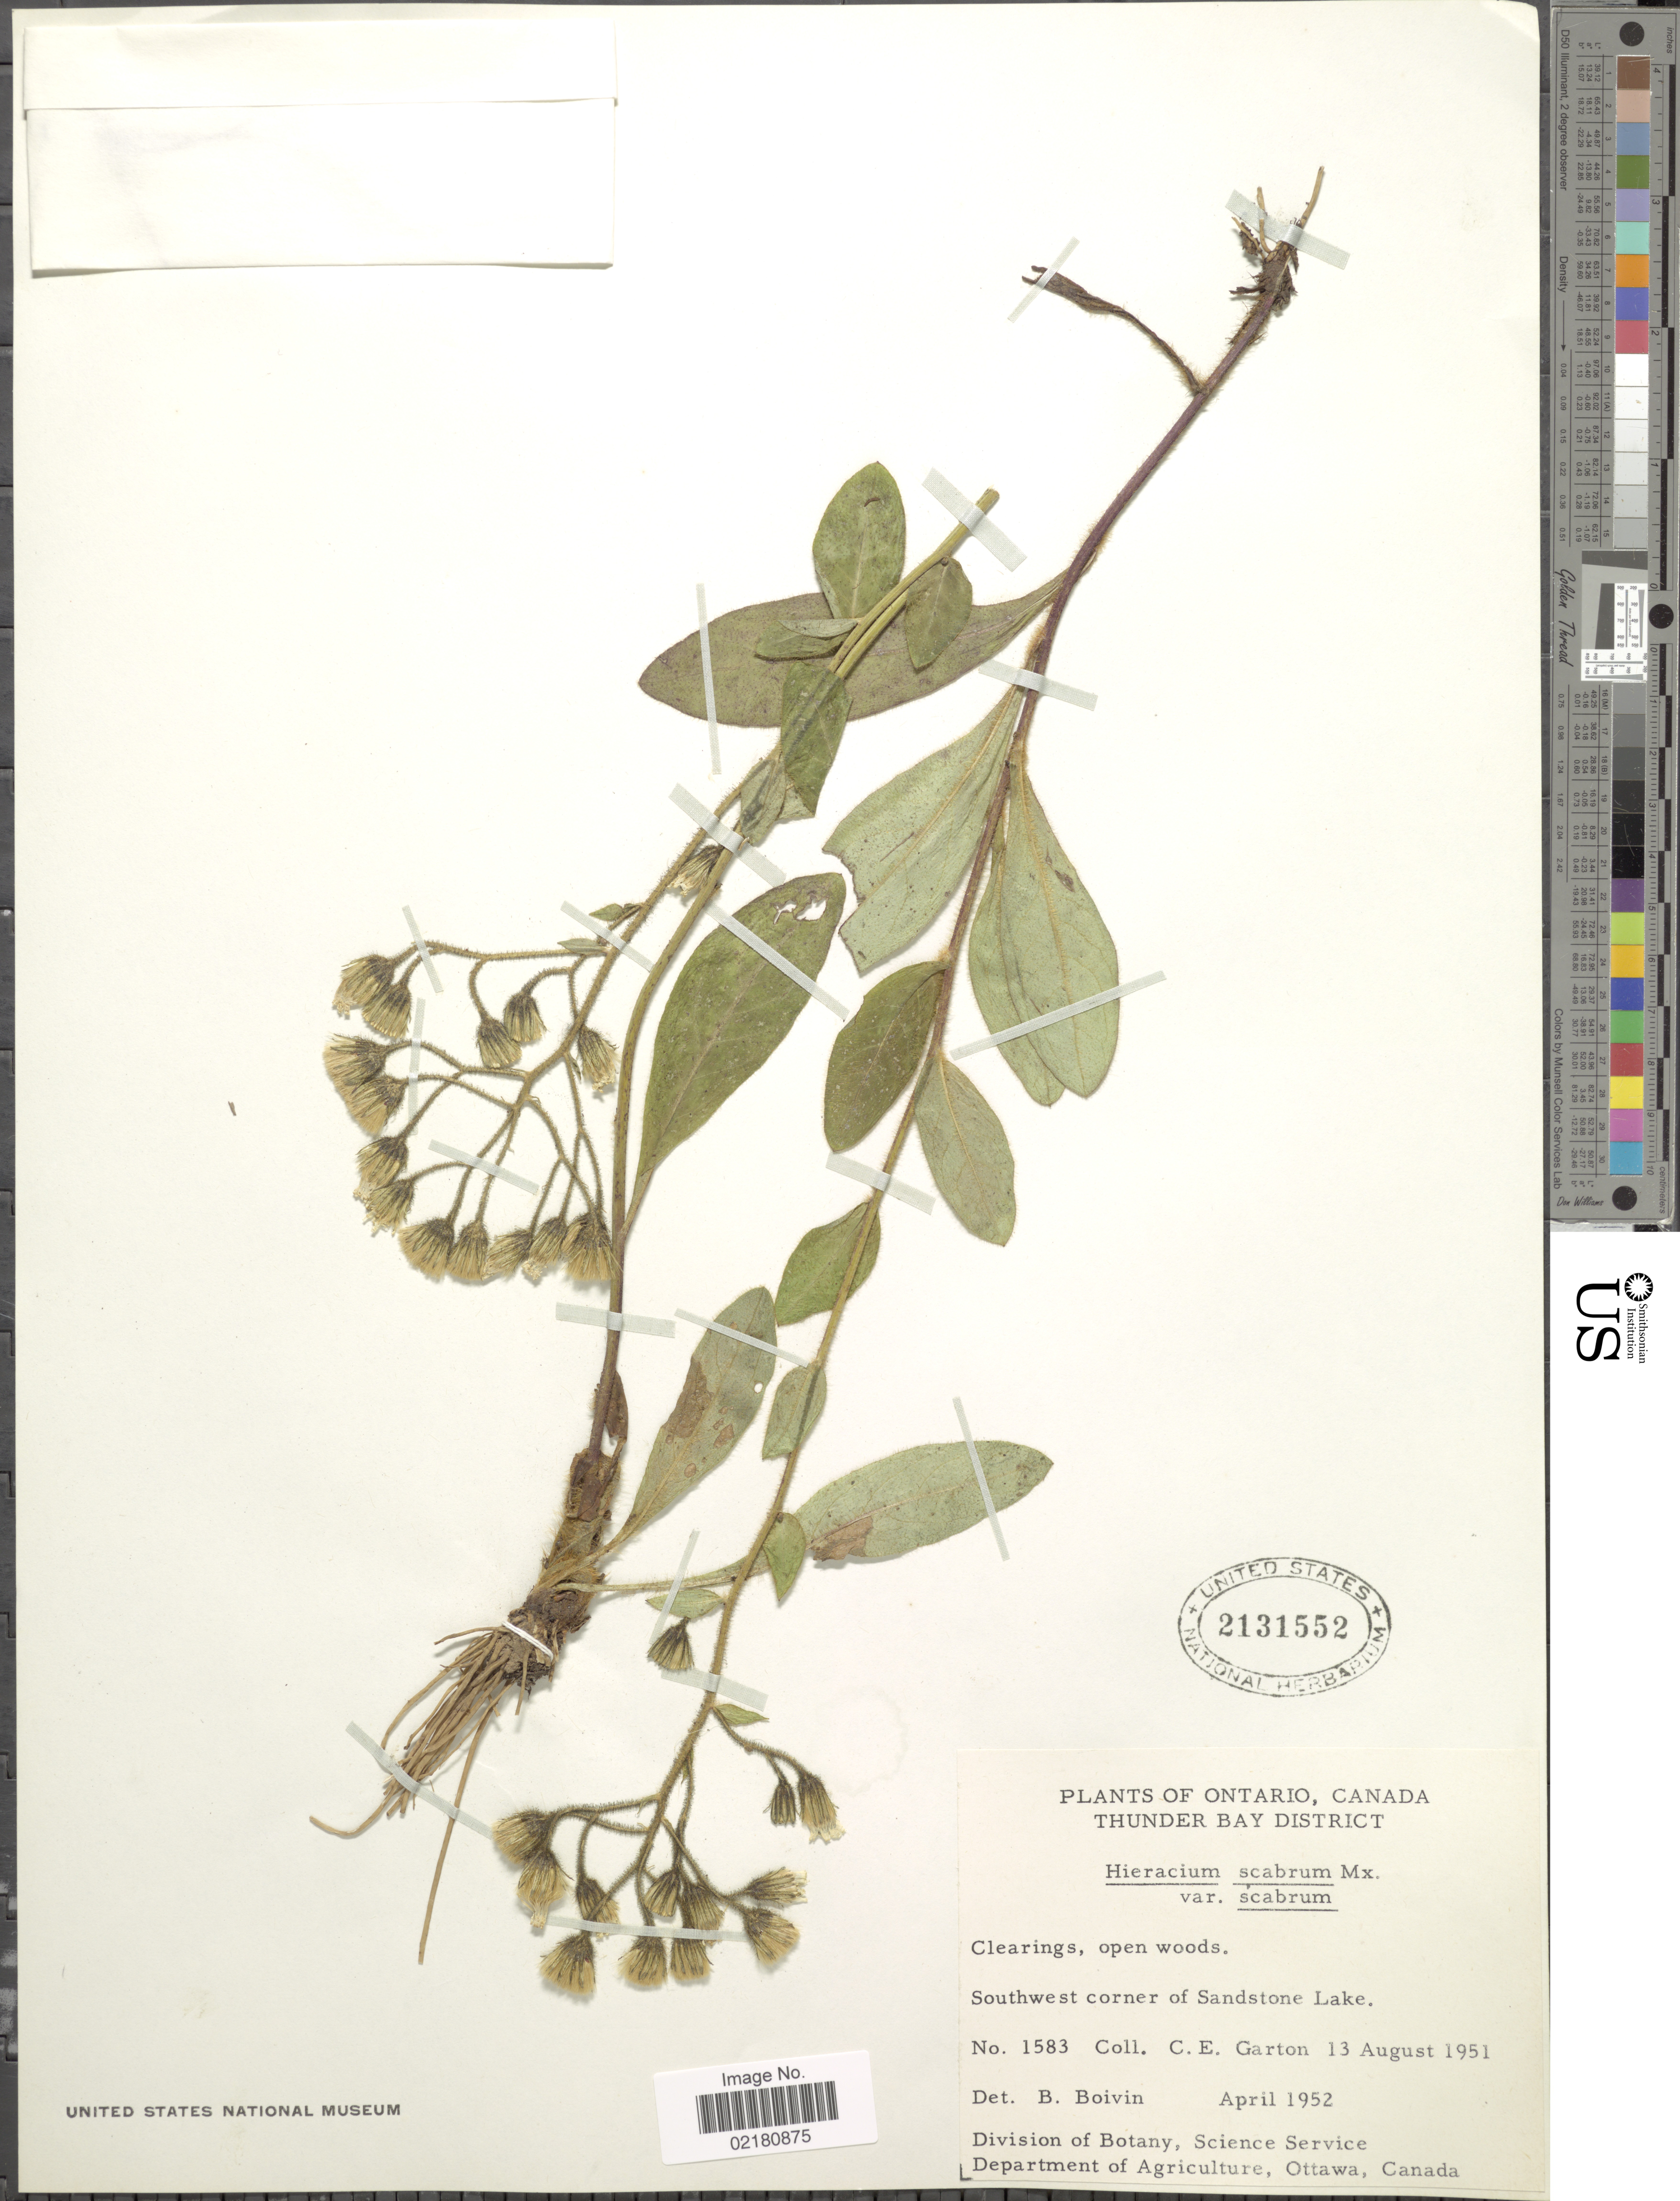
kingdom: Plantae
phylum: Tracheophyta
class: Magnoliopsida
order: Asterales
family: Asteraceae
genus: Pilosella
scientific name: Pilosella verruculata subsp. verruculata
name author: (Link) Soják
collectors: C. E. Garton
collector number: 1583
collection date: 1951-08-13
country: Canada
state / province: Ontario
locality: Thunder Bay district. Clearings, open woods. Southwest corner of Sandstone Lake.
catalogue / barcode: US 2131552